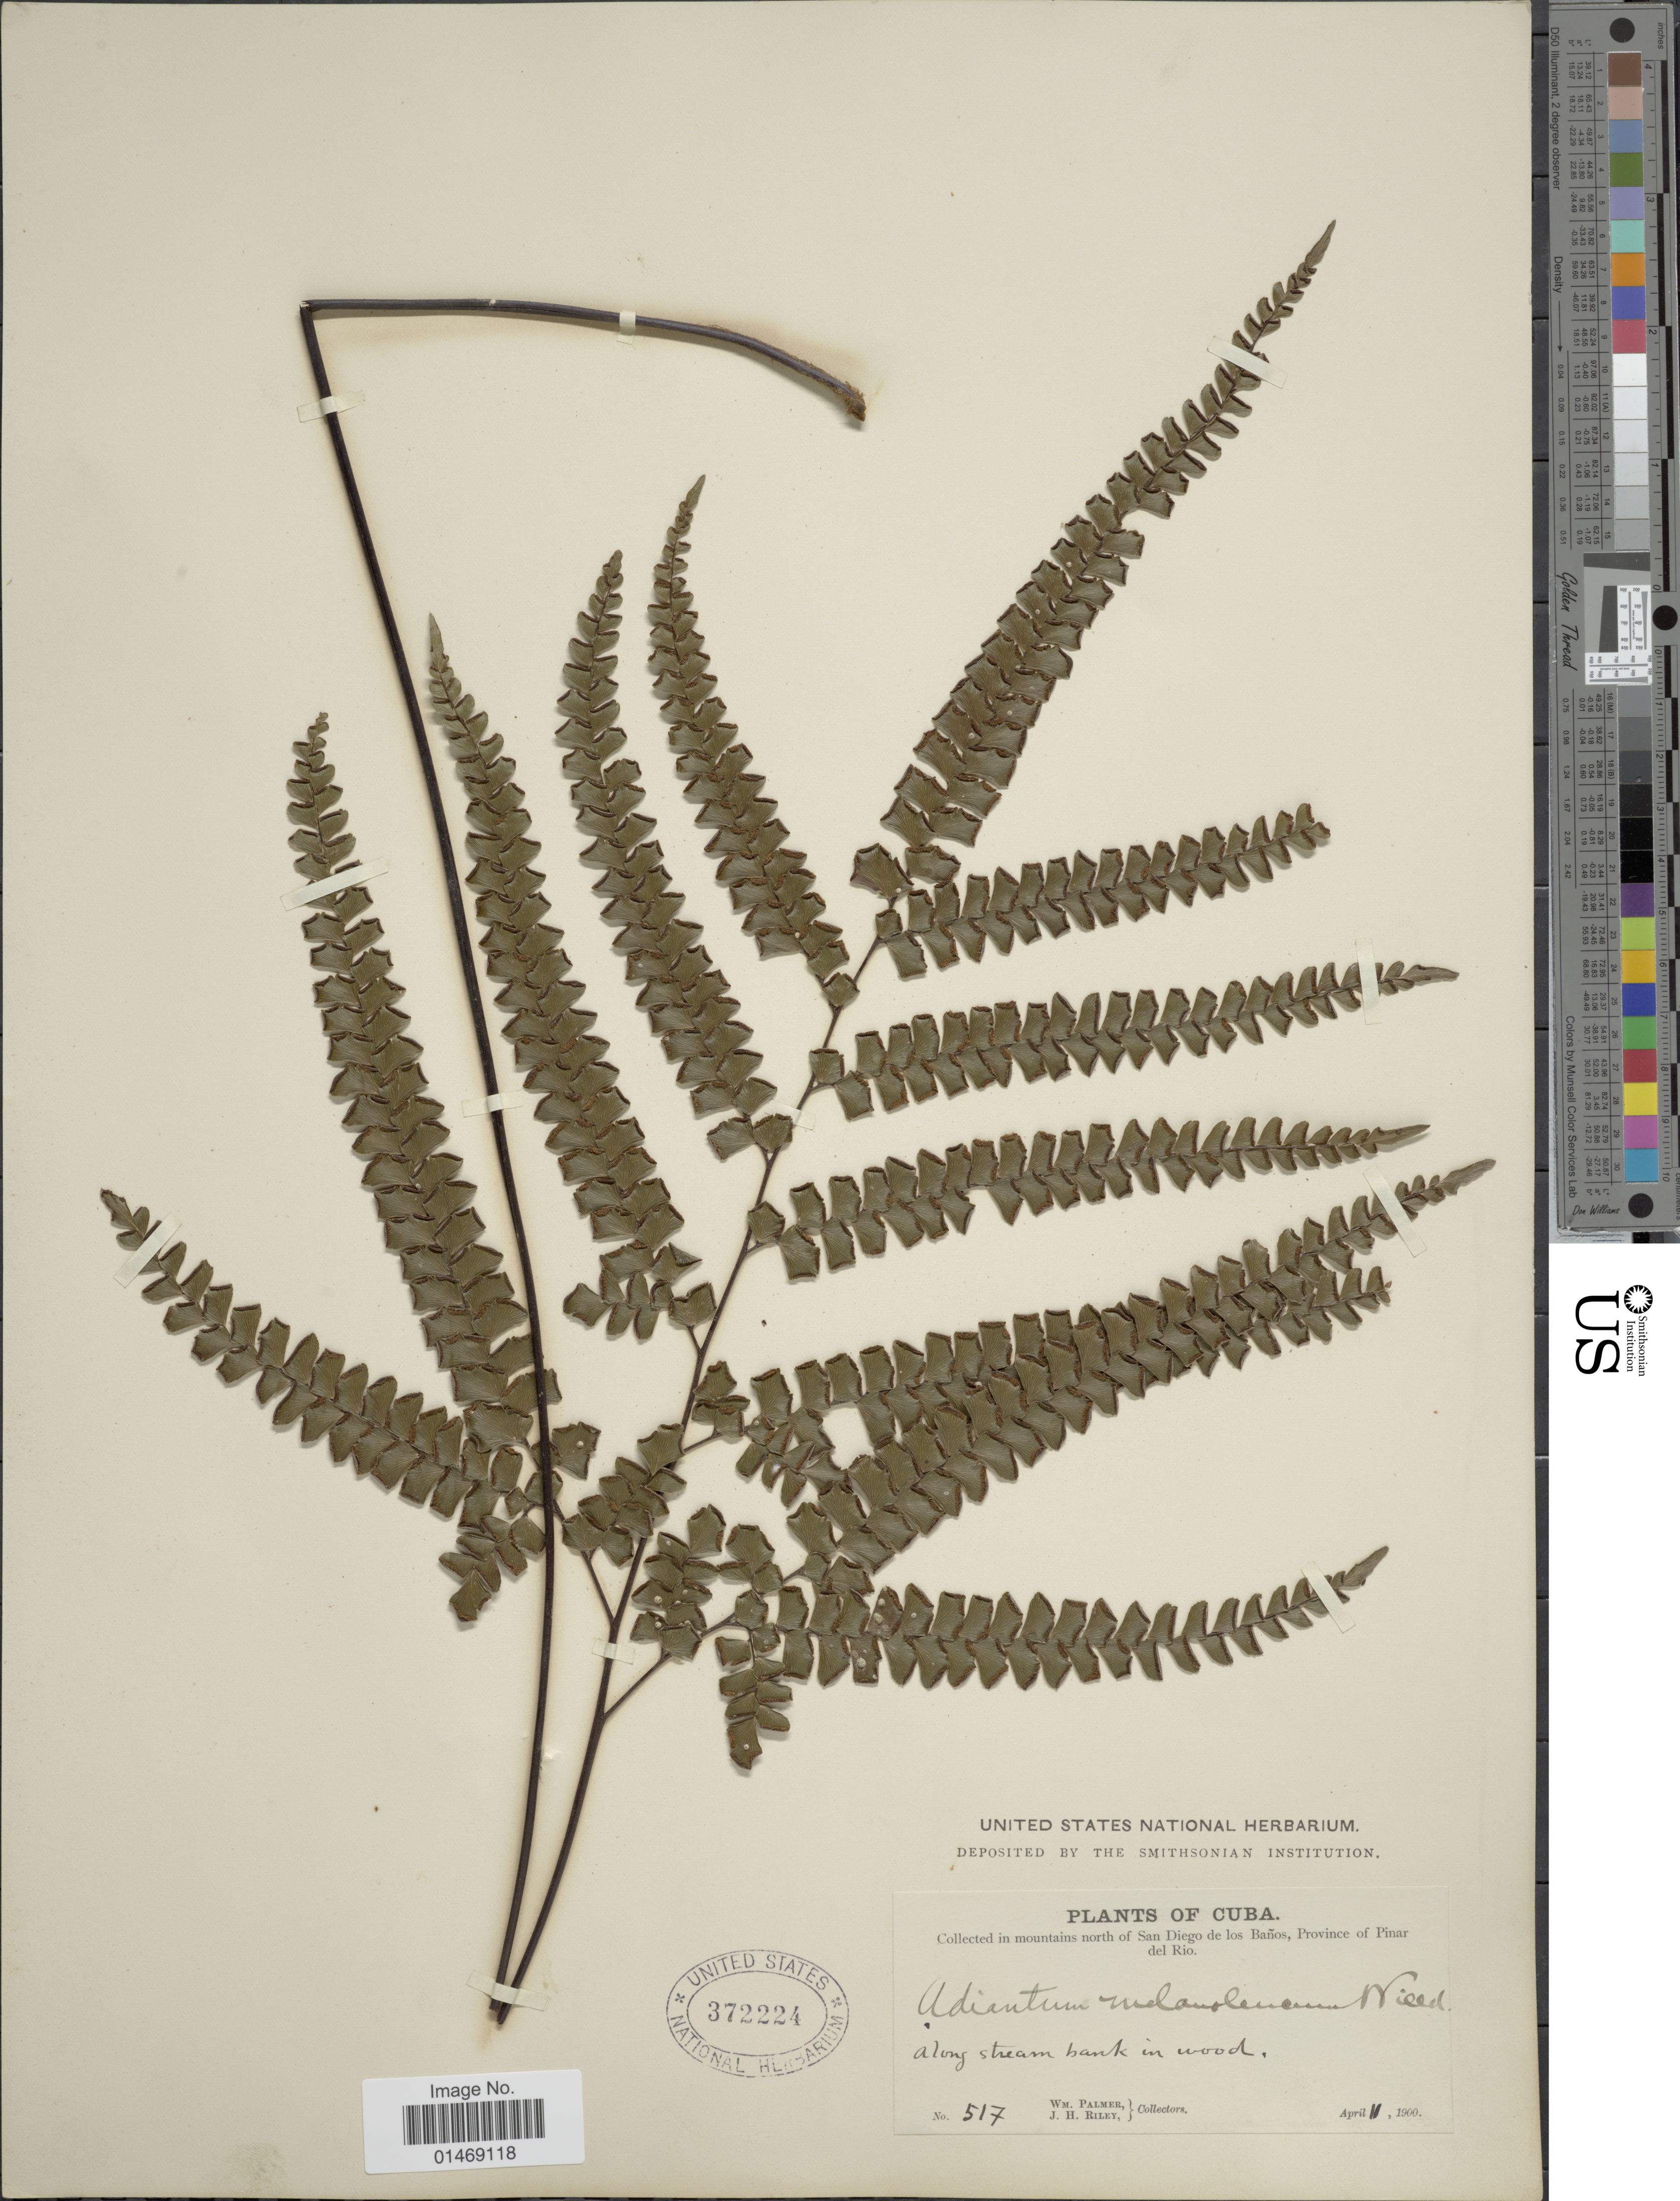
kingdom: Plantae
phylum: Tracheophyta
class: Polypodiopsida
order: Polypodiales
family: Pteridaceae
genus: Adiantum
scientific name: Adiantum melanoleucum x A. pyramidale (L.) Willd.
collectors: W. Palmer & J. H. Riley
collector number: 517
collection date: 1900-04-11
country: Cuba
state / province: Pinar del Río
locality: In mountains north of San Diego de los Baños, Along stream bank in wood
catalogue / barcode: US 372224